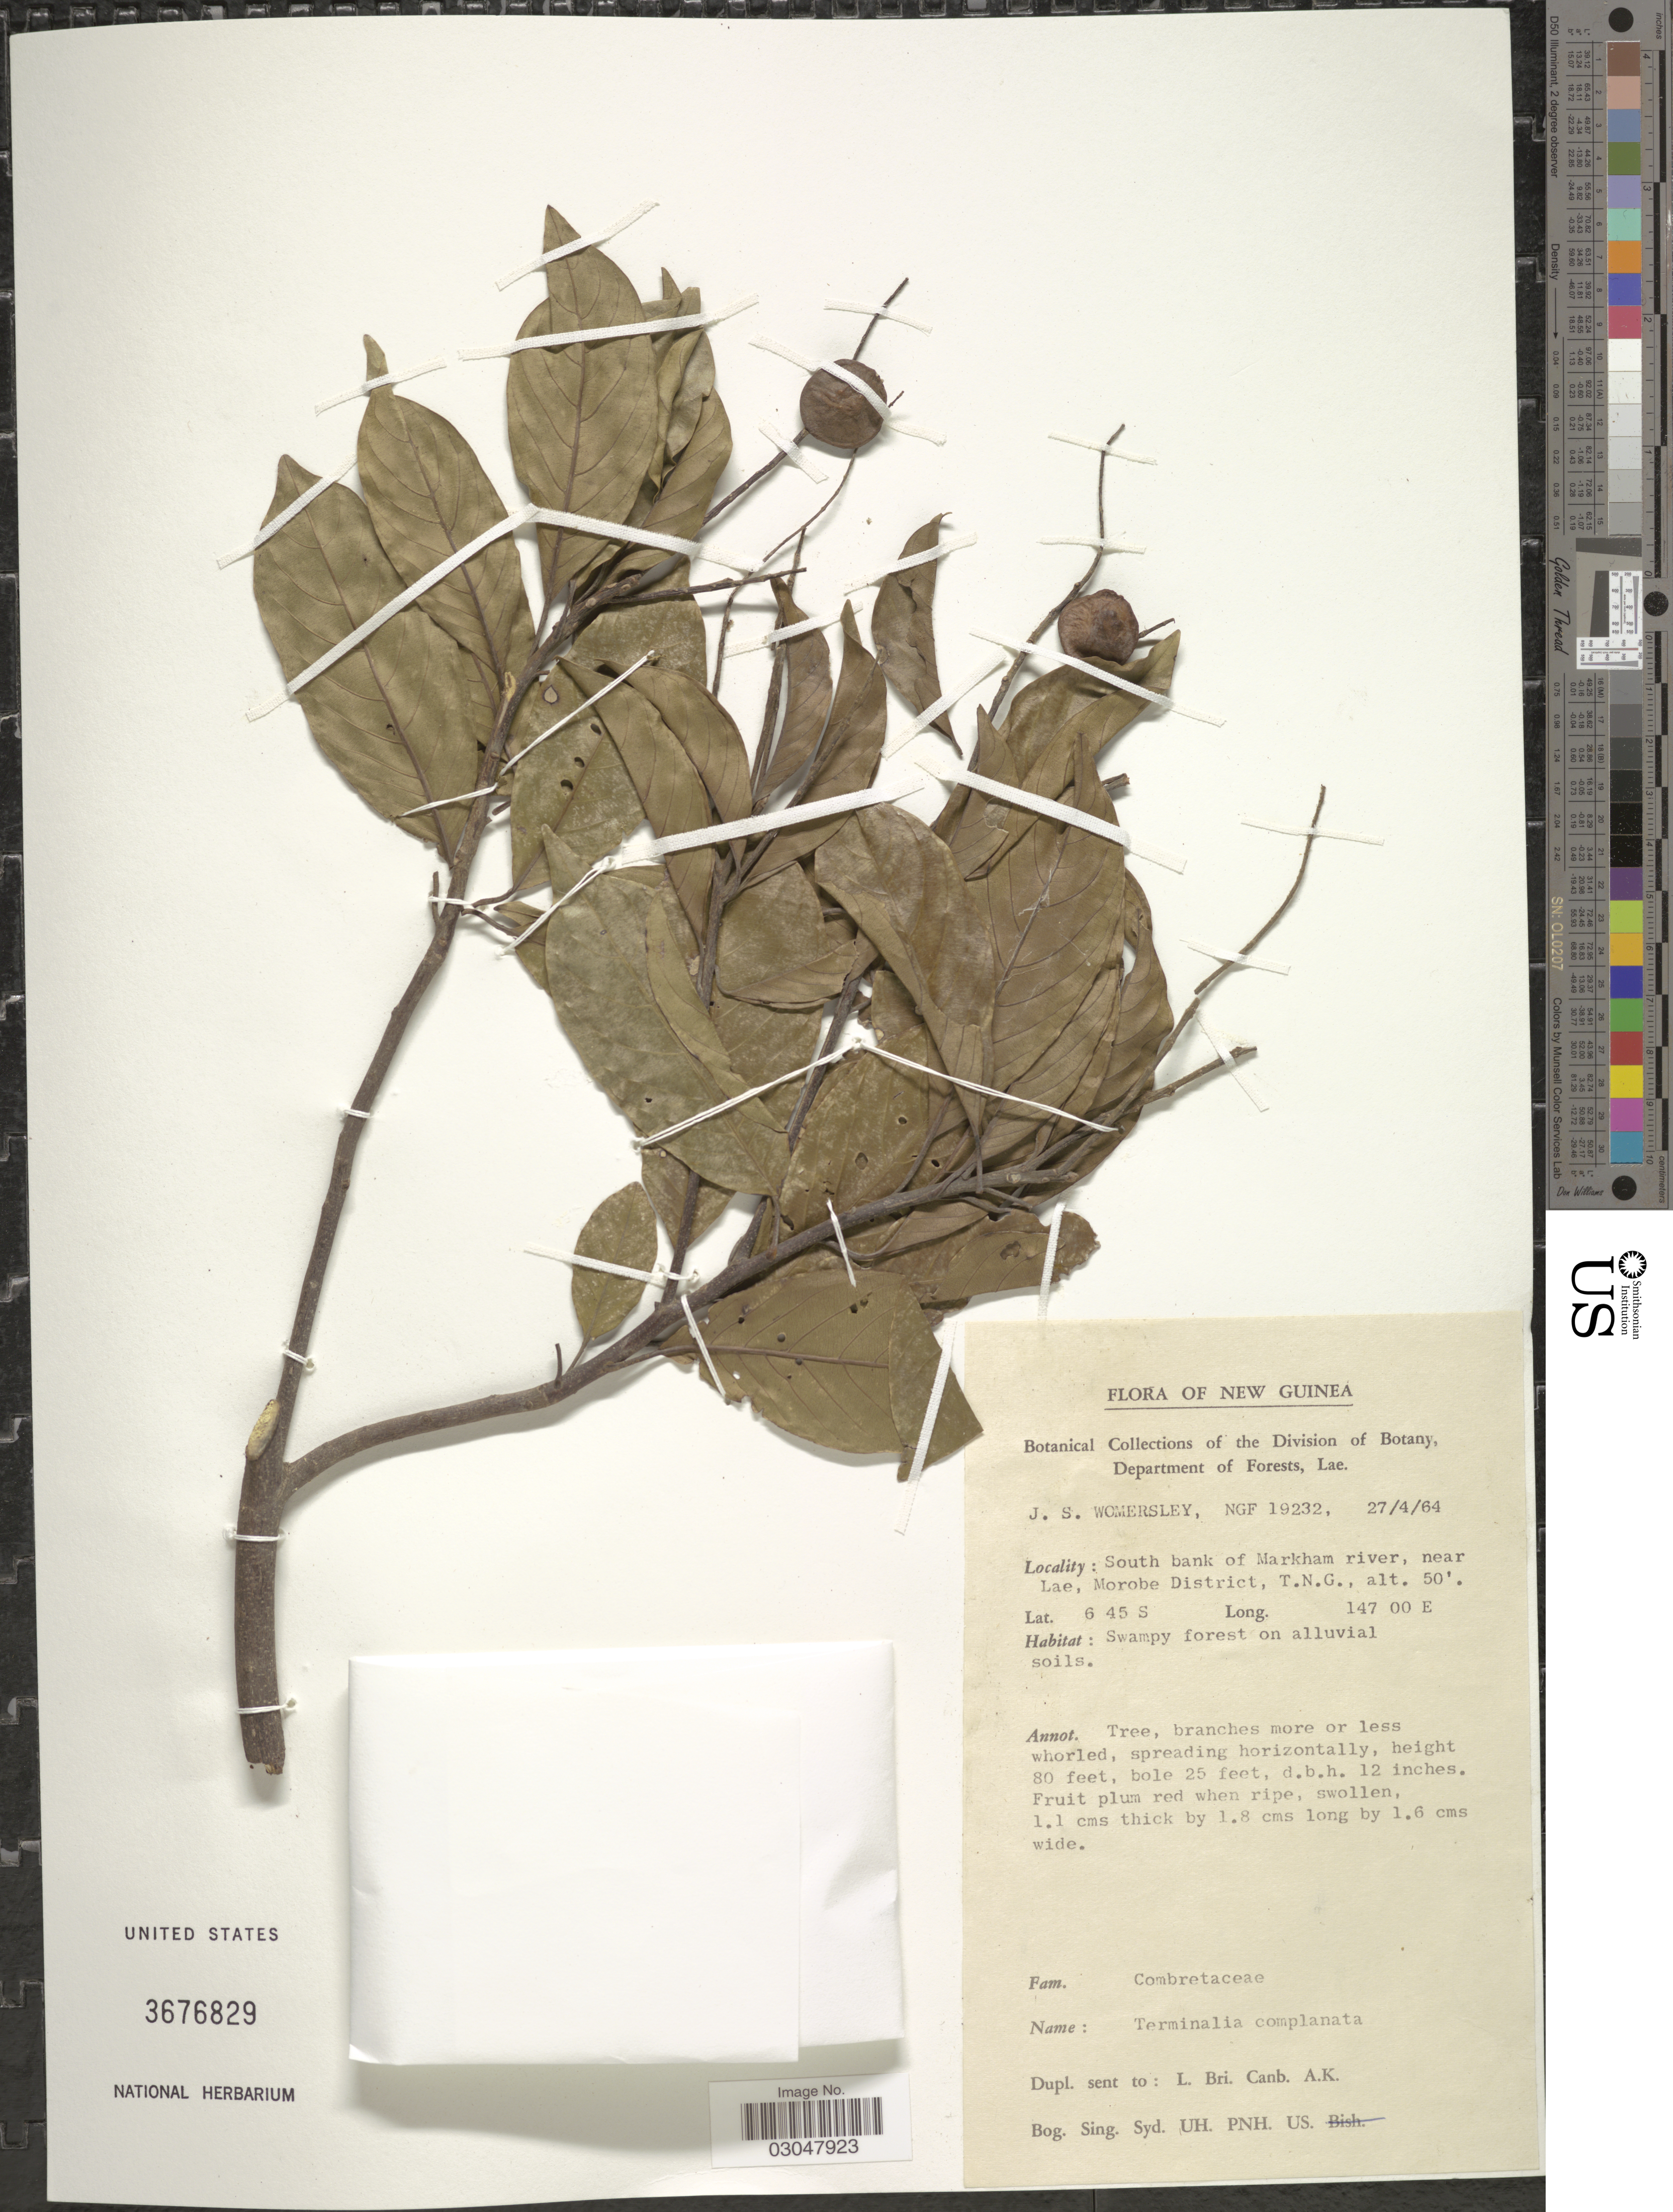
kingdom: Plantae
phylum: Tracheophyta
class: Magnoliopsida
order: Myrtales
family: Combretaceae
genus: Terminalia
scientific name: Terminalia complanata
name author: K. Schum.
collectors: J. S. Womersley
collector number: NGF 19232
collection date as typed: Transcribed d/m/y: 27/4/64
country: Papua New Guinea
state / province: Morobe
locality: New Guinea. South bank of Markham river, near Lae, Morobe District, T.N.G.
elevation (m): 15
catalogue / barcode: US 3676829